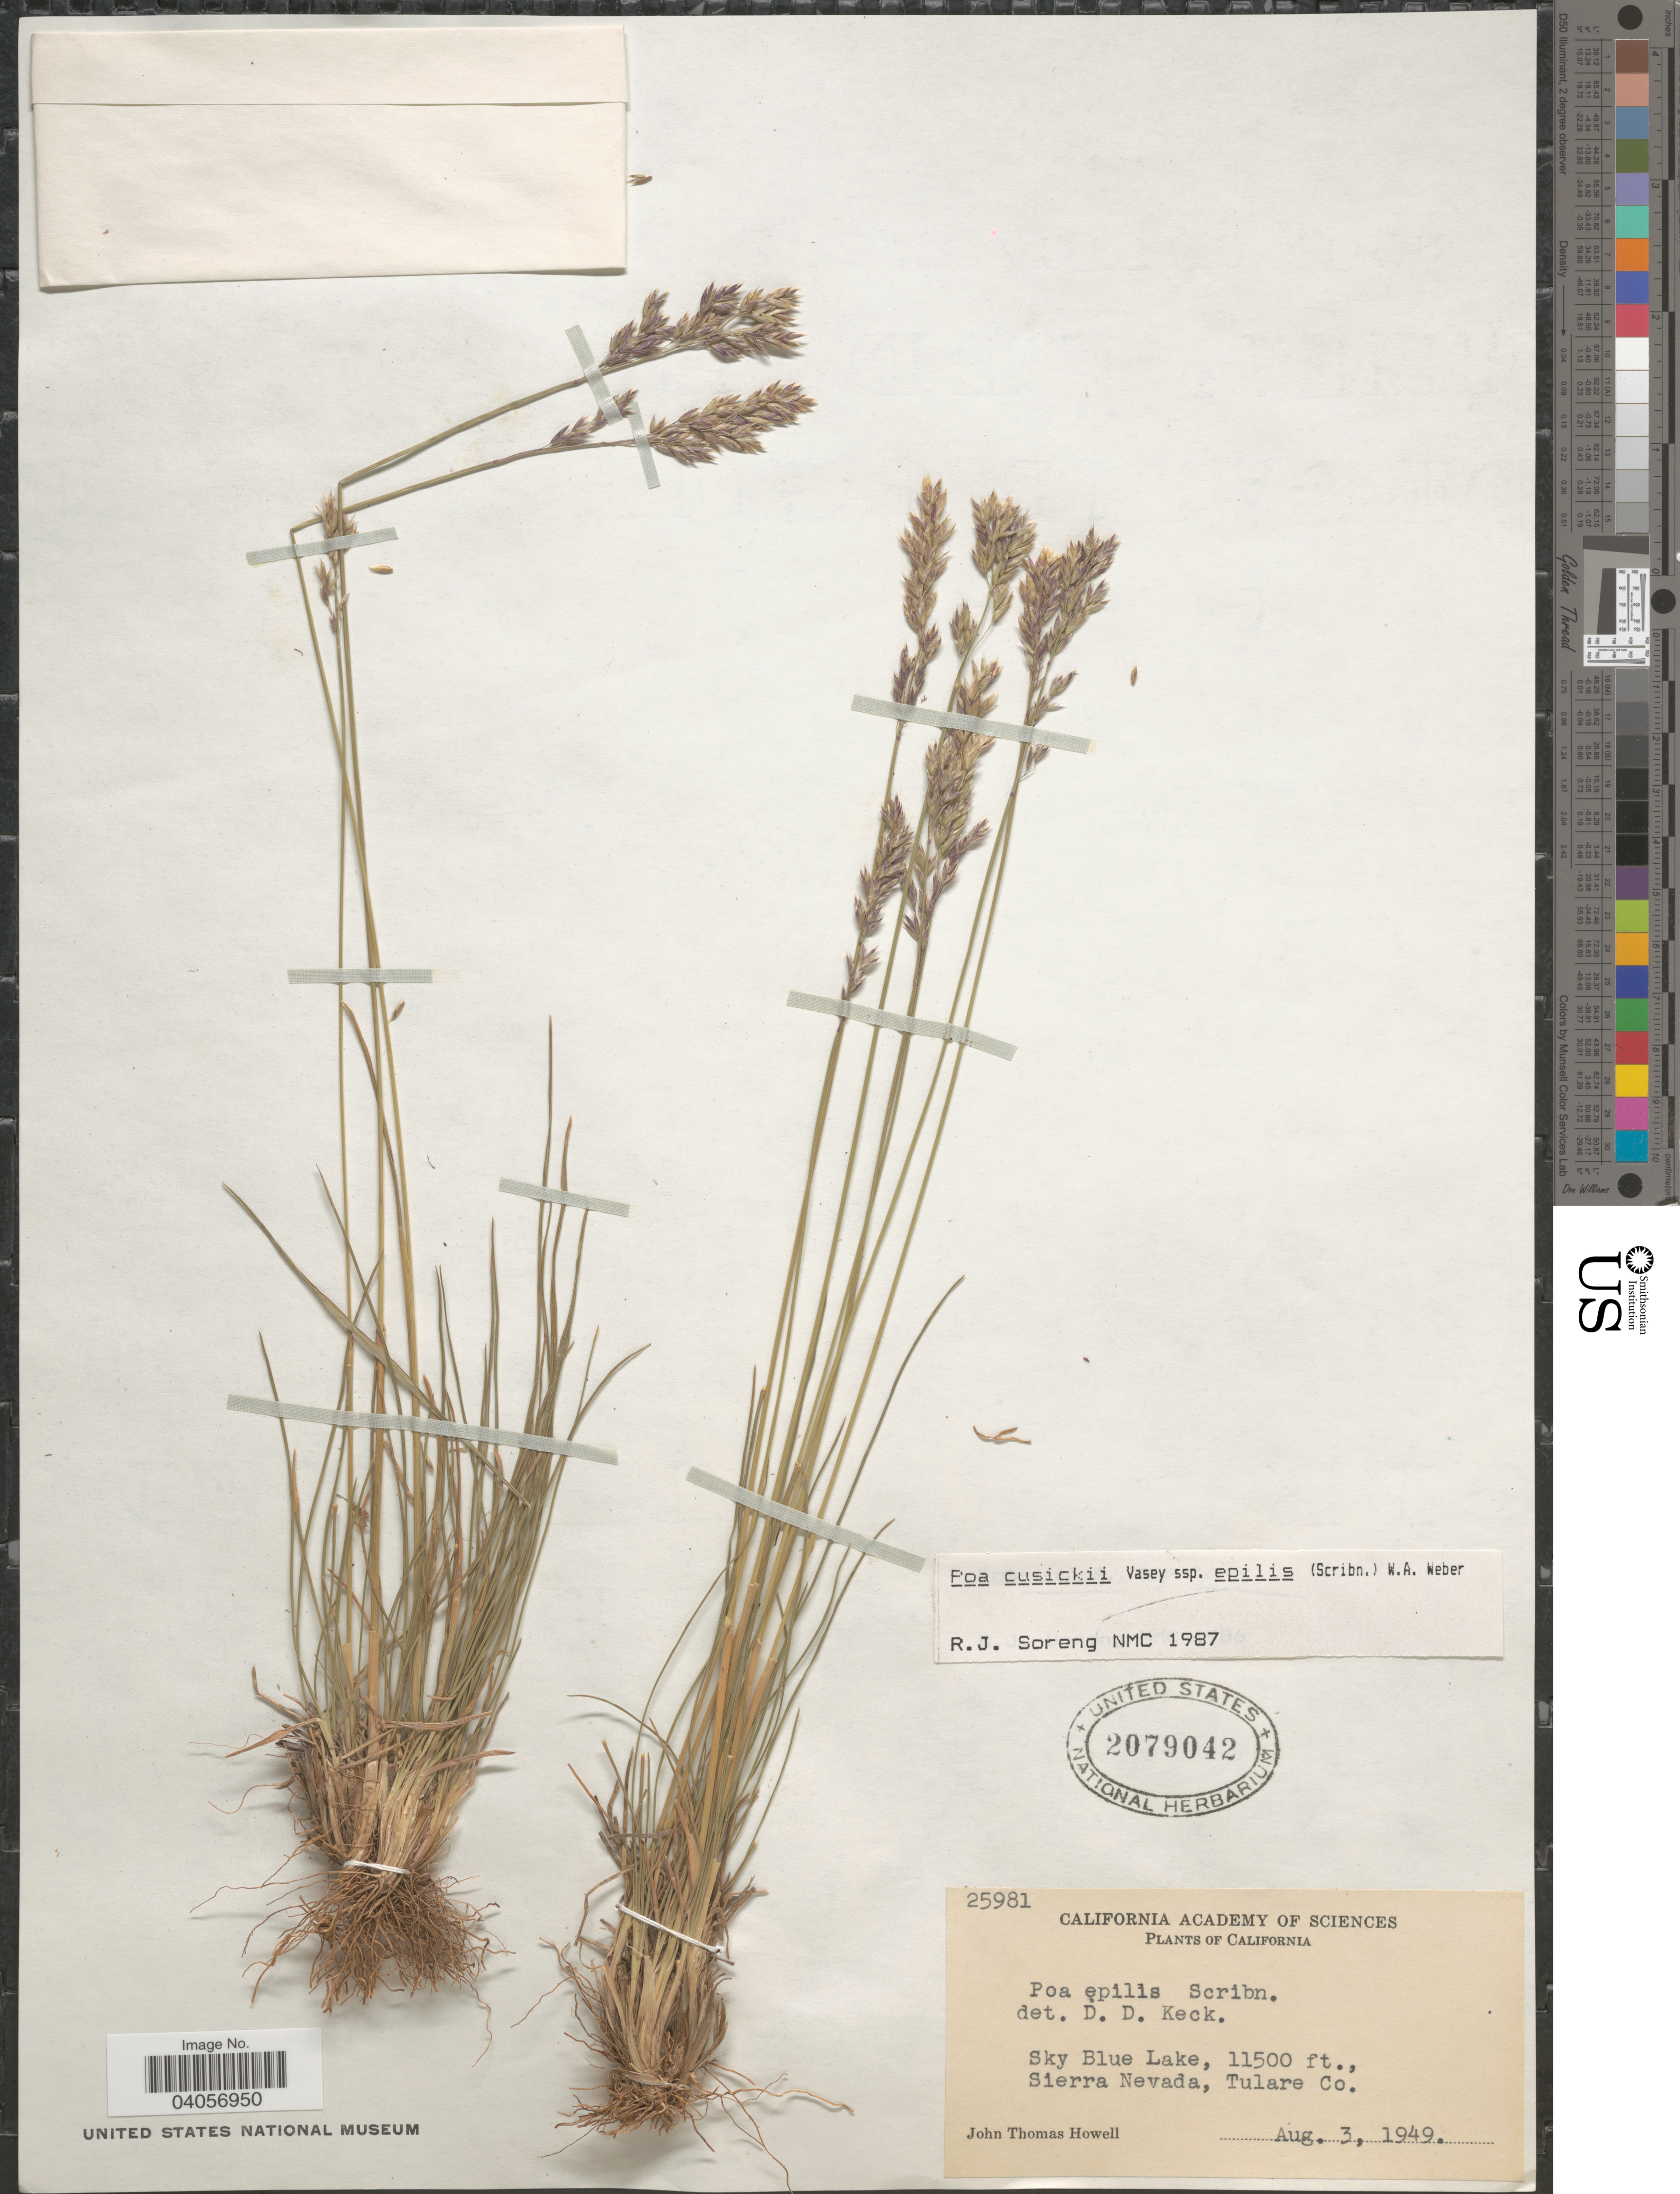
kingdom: Plantae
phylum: Tracheophyta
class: Liliopsida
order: Poales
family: Poaceae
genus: Poa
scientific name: Poa cusickii subsp. epilis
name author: (Scribn.) W.A. Weber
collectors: J. T. Howell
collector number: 25981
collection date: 1949-08-03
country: United States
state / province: California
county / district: Tulare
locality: Sky Blue Lake, Sierra Nevada, Tulare Co.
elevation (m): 3505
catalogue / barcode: US 2079042